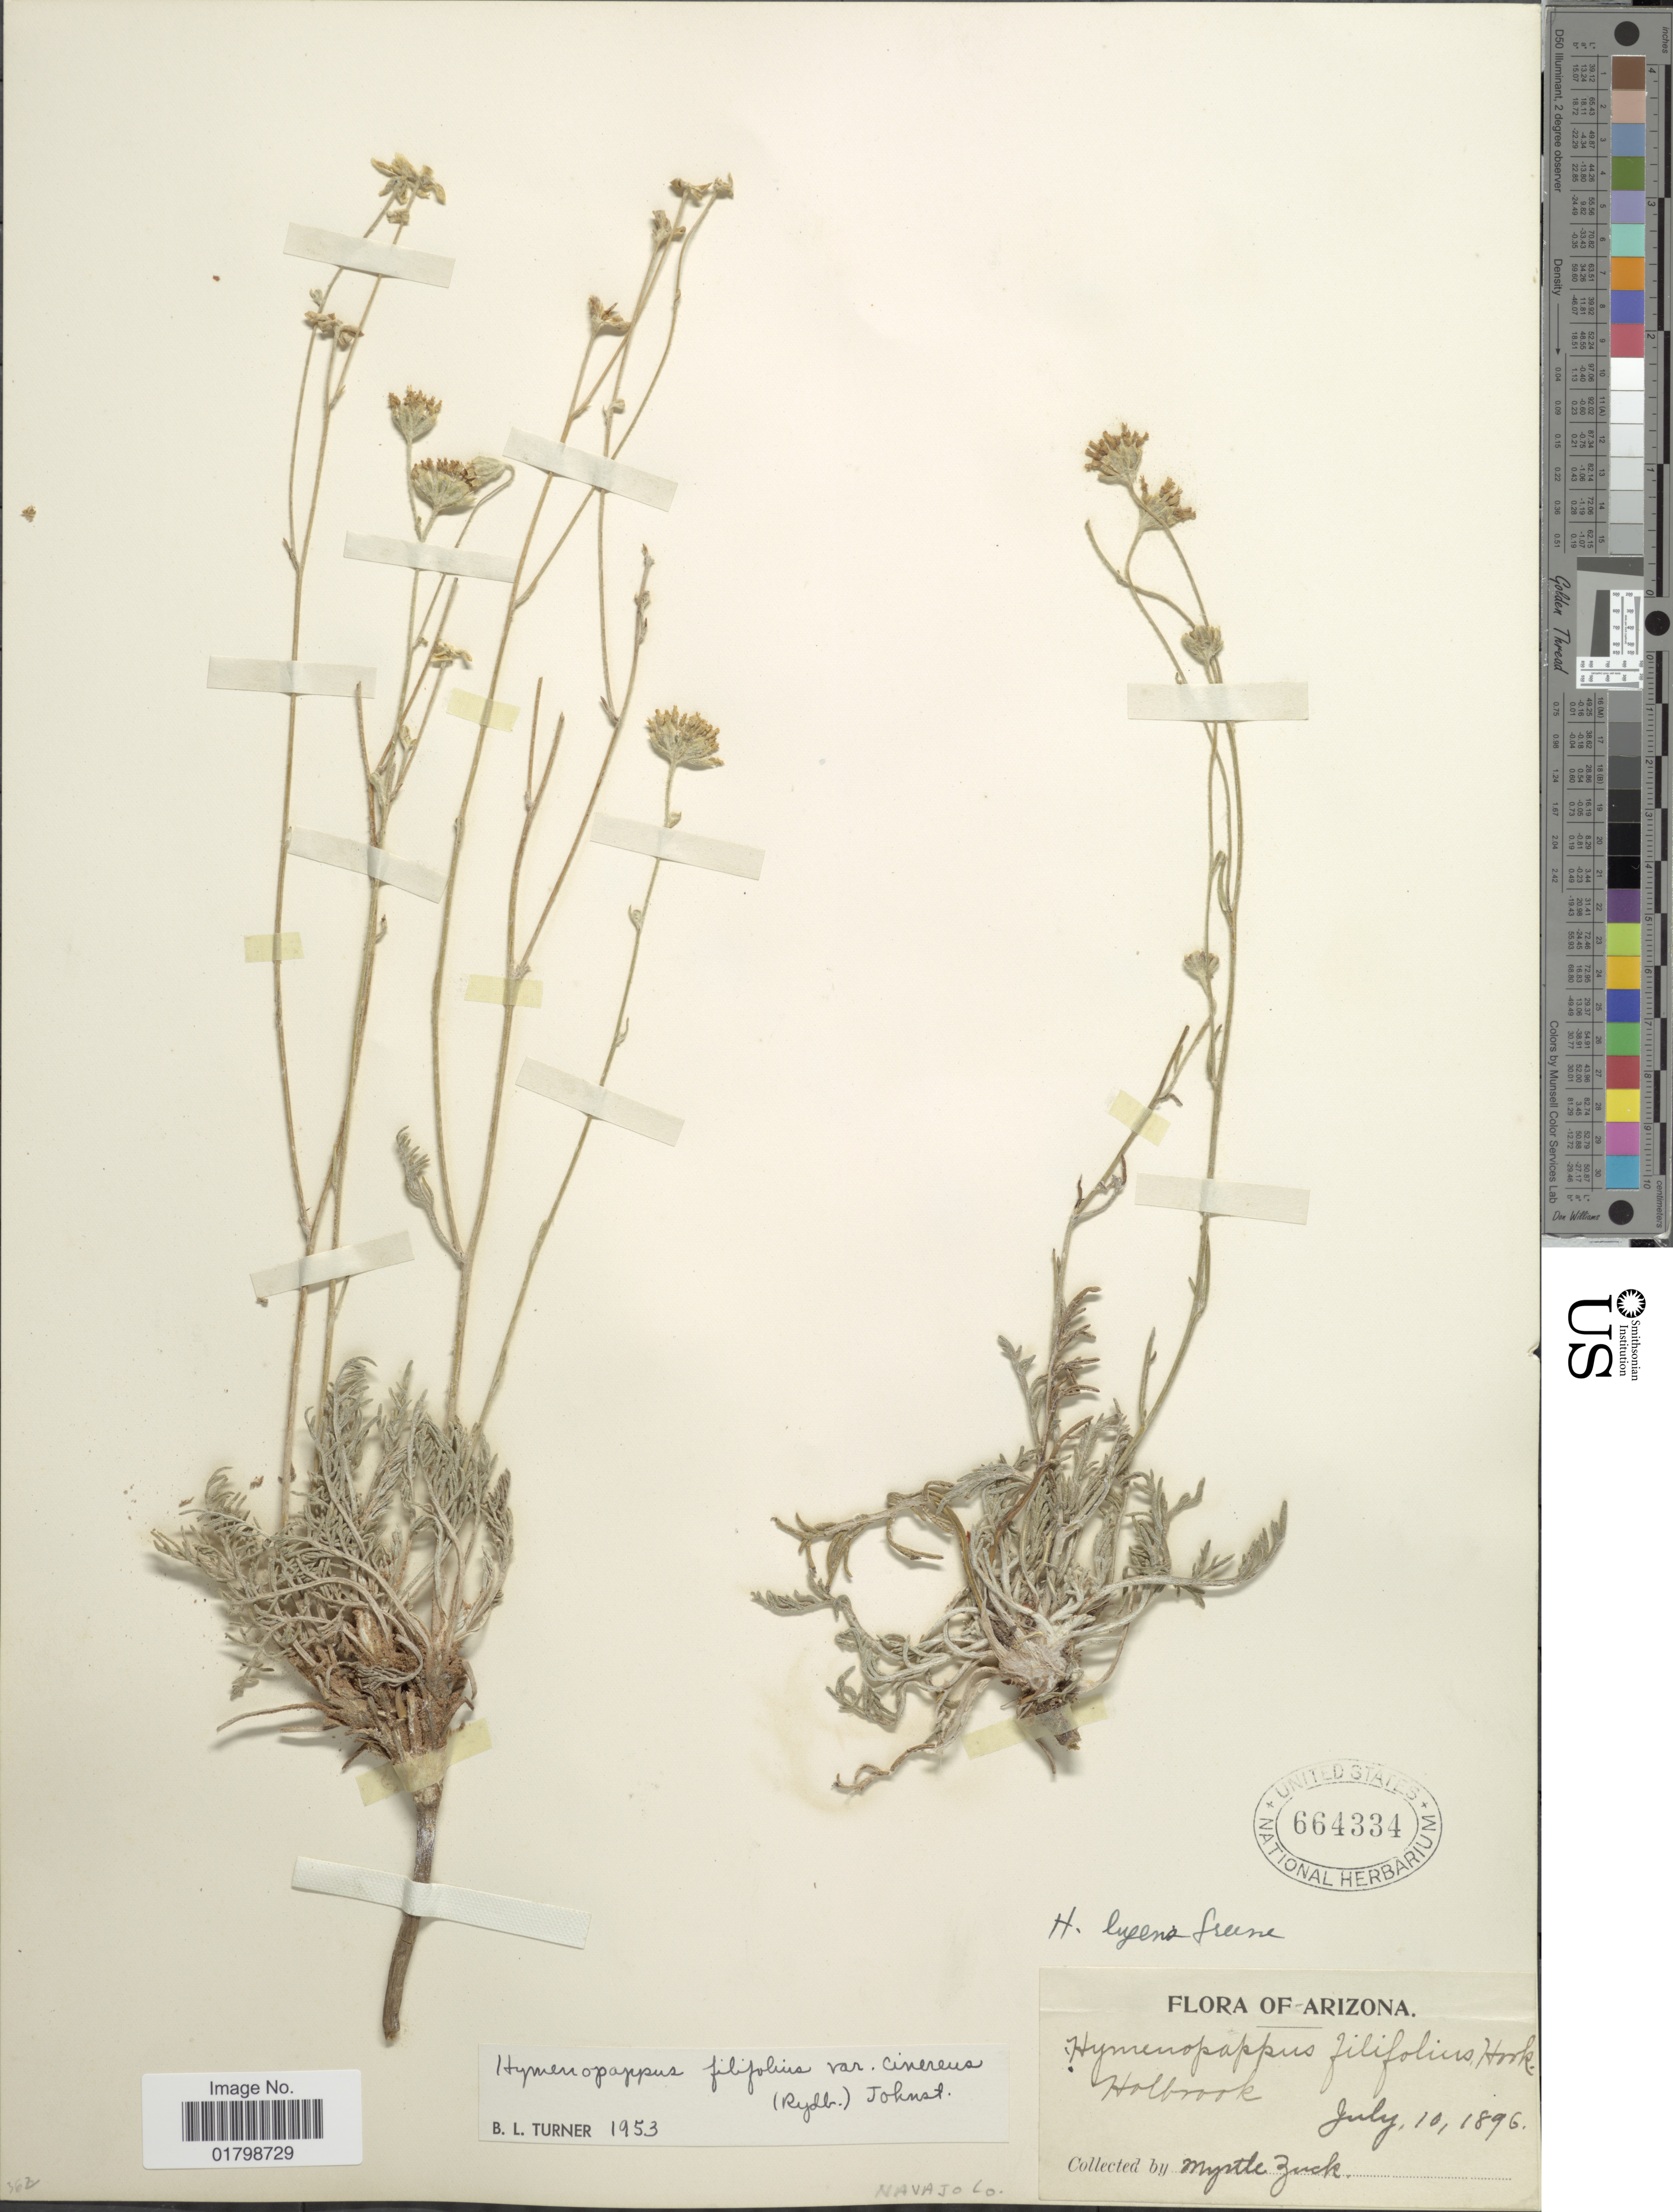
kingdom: Plantae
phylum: Tracheophyta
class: Magnoliopsida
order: Asterales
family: Asteraceae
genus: Hymenopappus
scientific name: Hymenopappus filifolius var. cinereus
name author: (Rydb.) I.M. Johnst.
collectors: M. Zuck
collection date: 1896-07-10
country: United States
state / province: Arizona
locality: Holbrook, Navajo Co.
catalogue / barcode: US 664334